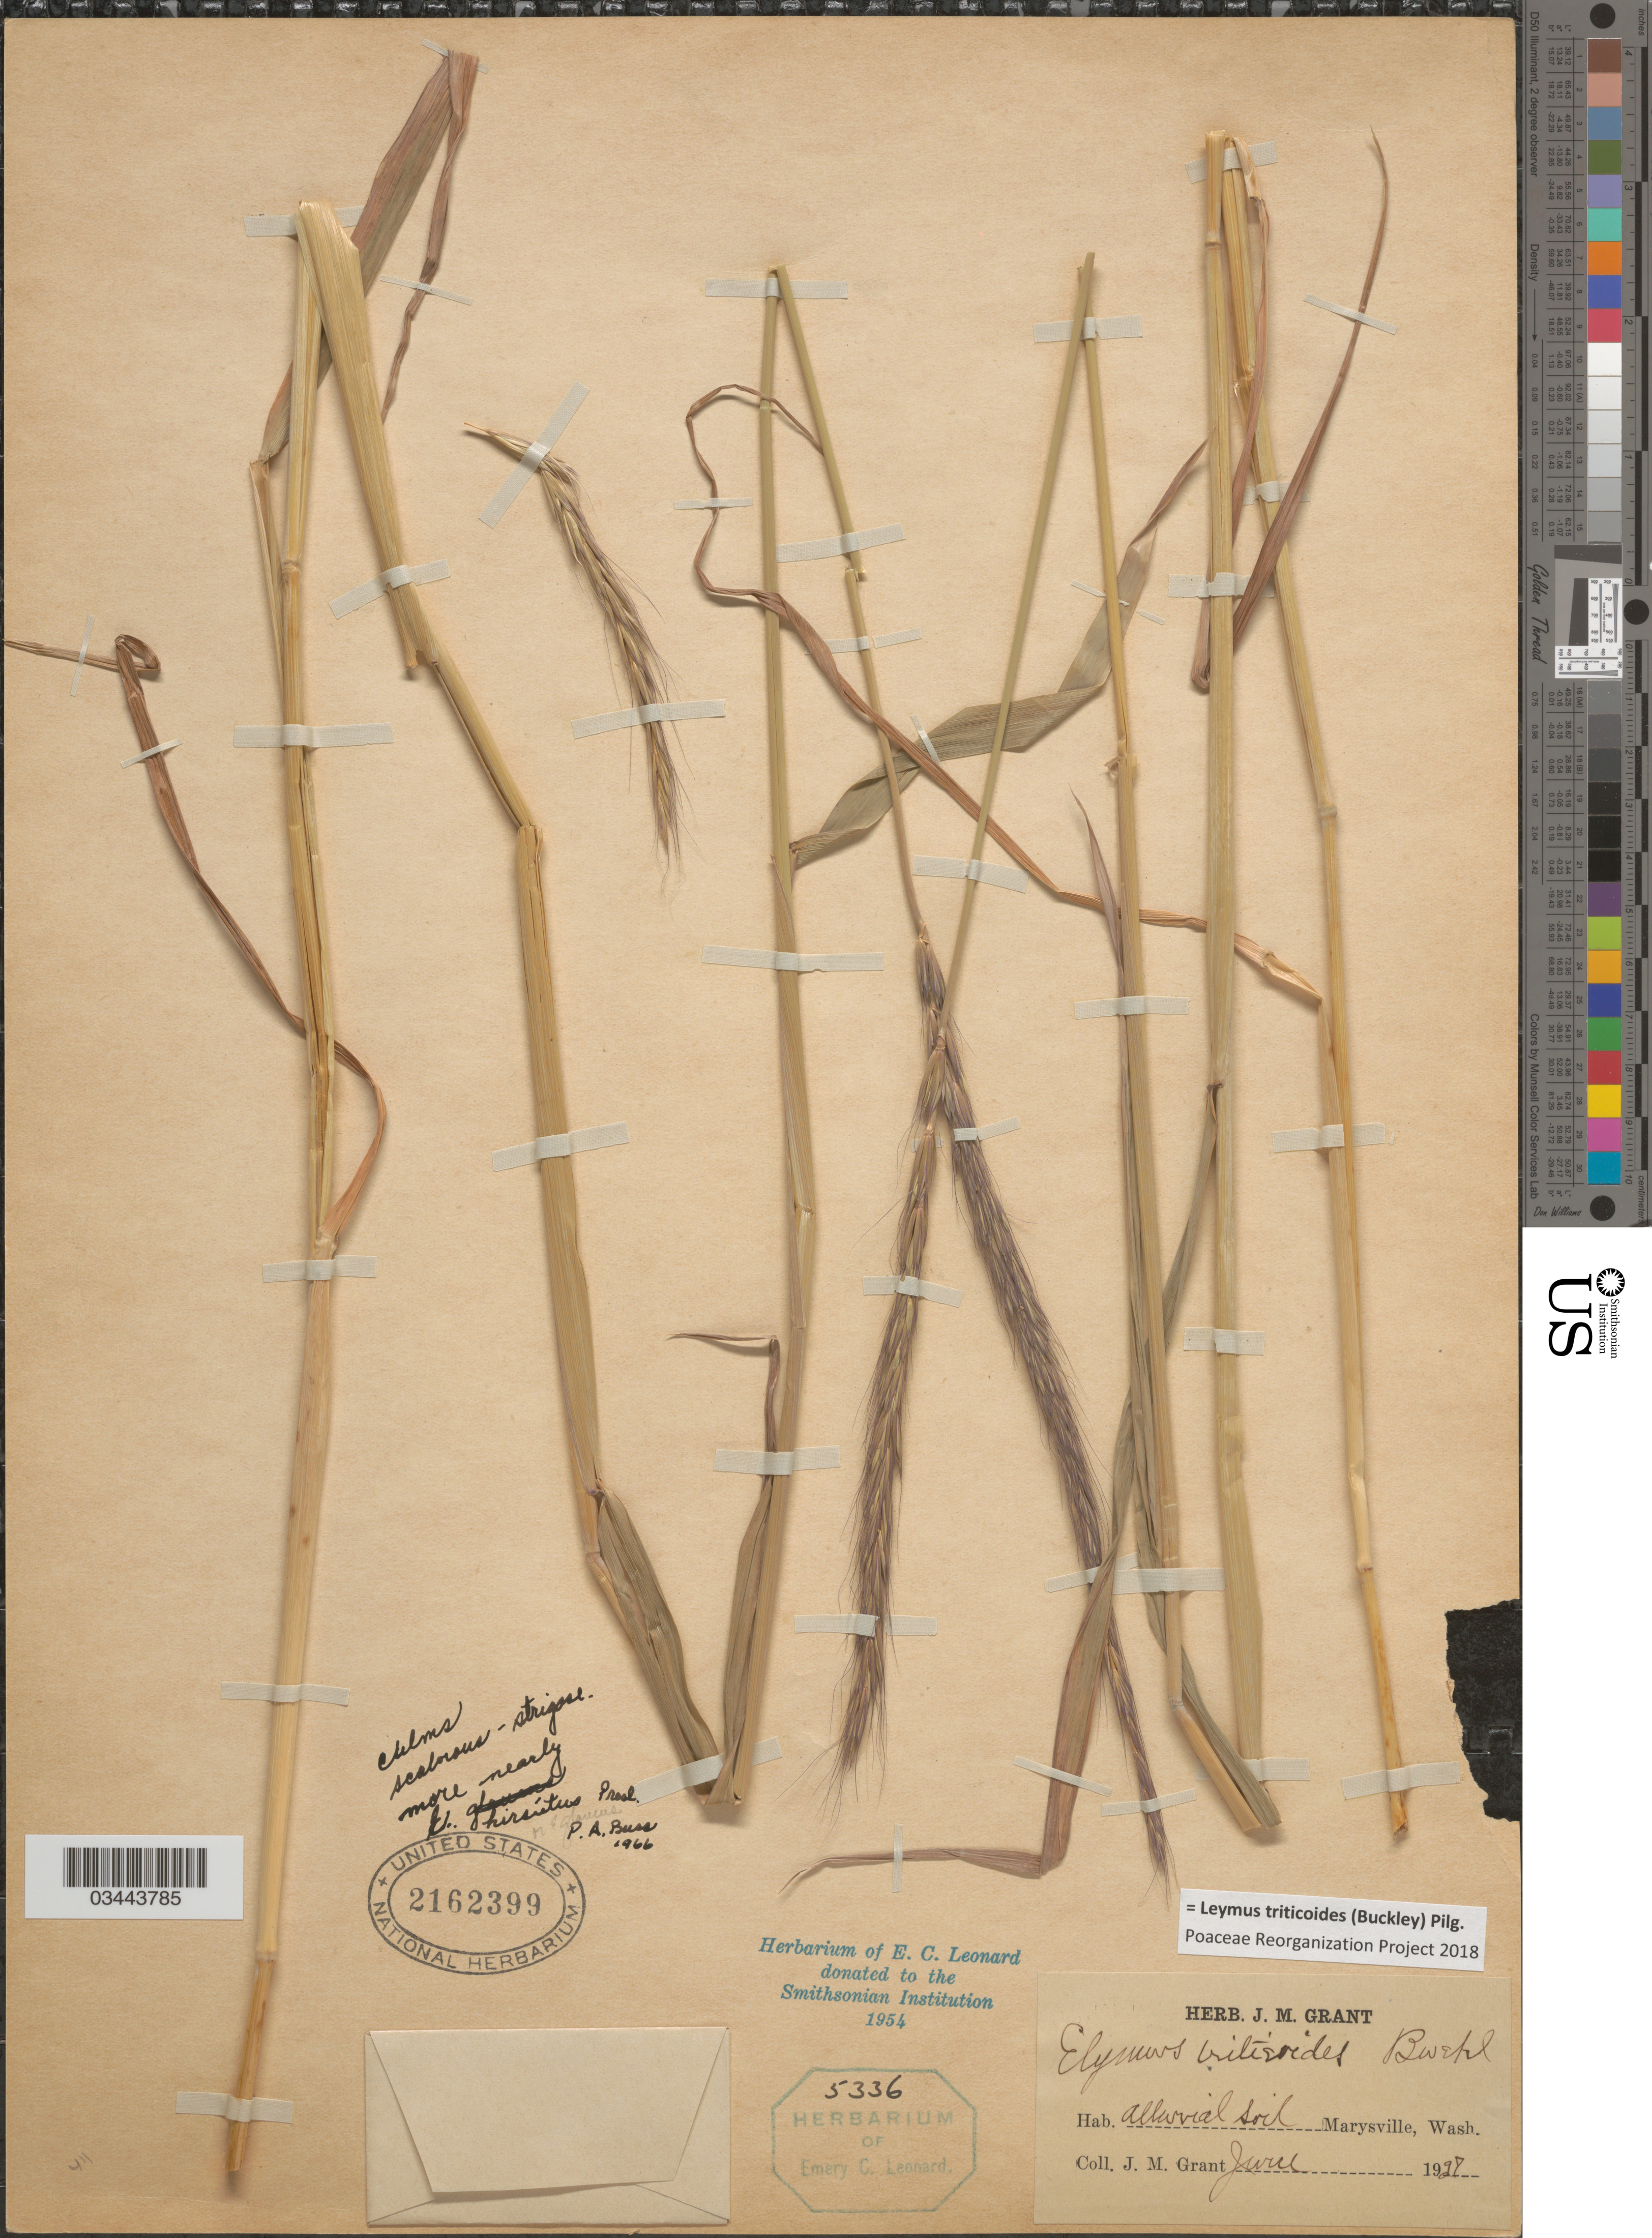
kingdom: Plantae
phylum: Tracheophyta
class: Liliopsida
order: Poales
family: Poaceae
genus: Leymus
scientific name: Leymus triticoides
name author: (Buckley) Pilg.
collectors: J. M. Grant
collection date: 1997-06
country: United States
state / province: Washington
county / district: Snohomish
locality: Alluvial soil Marysville.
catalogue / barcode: US 2162399